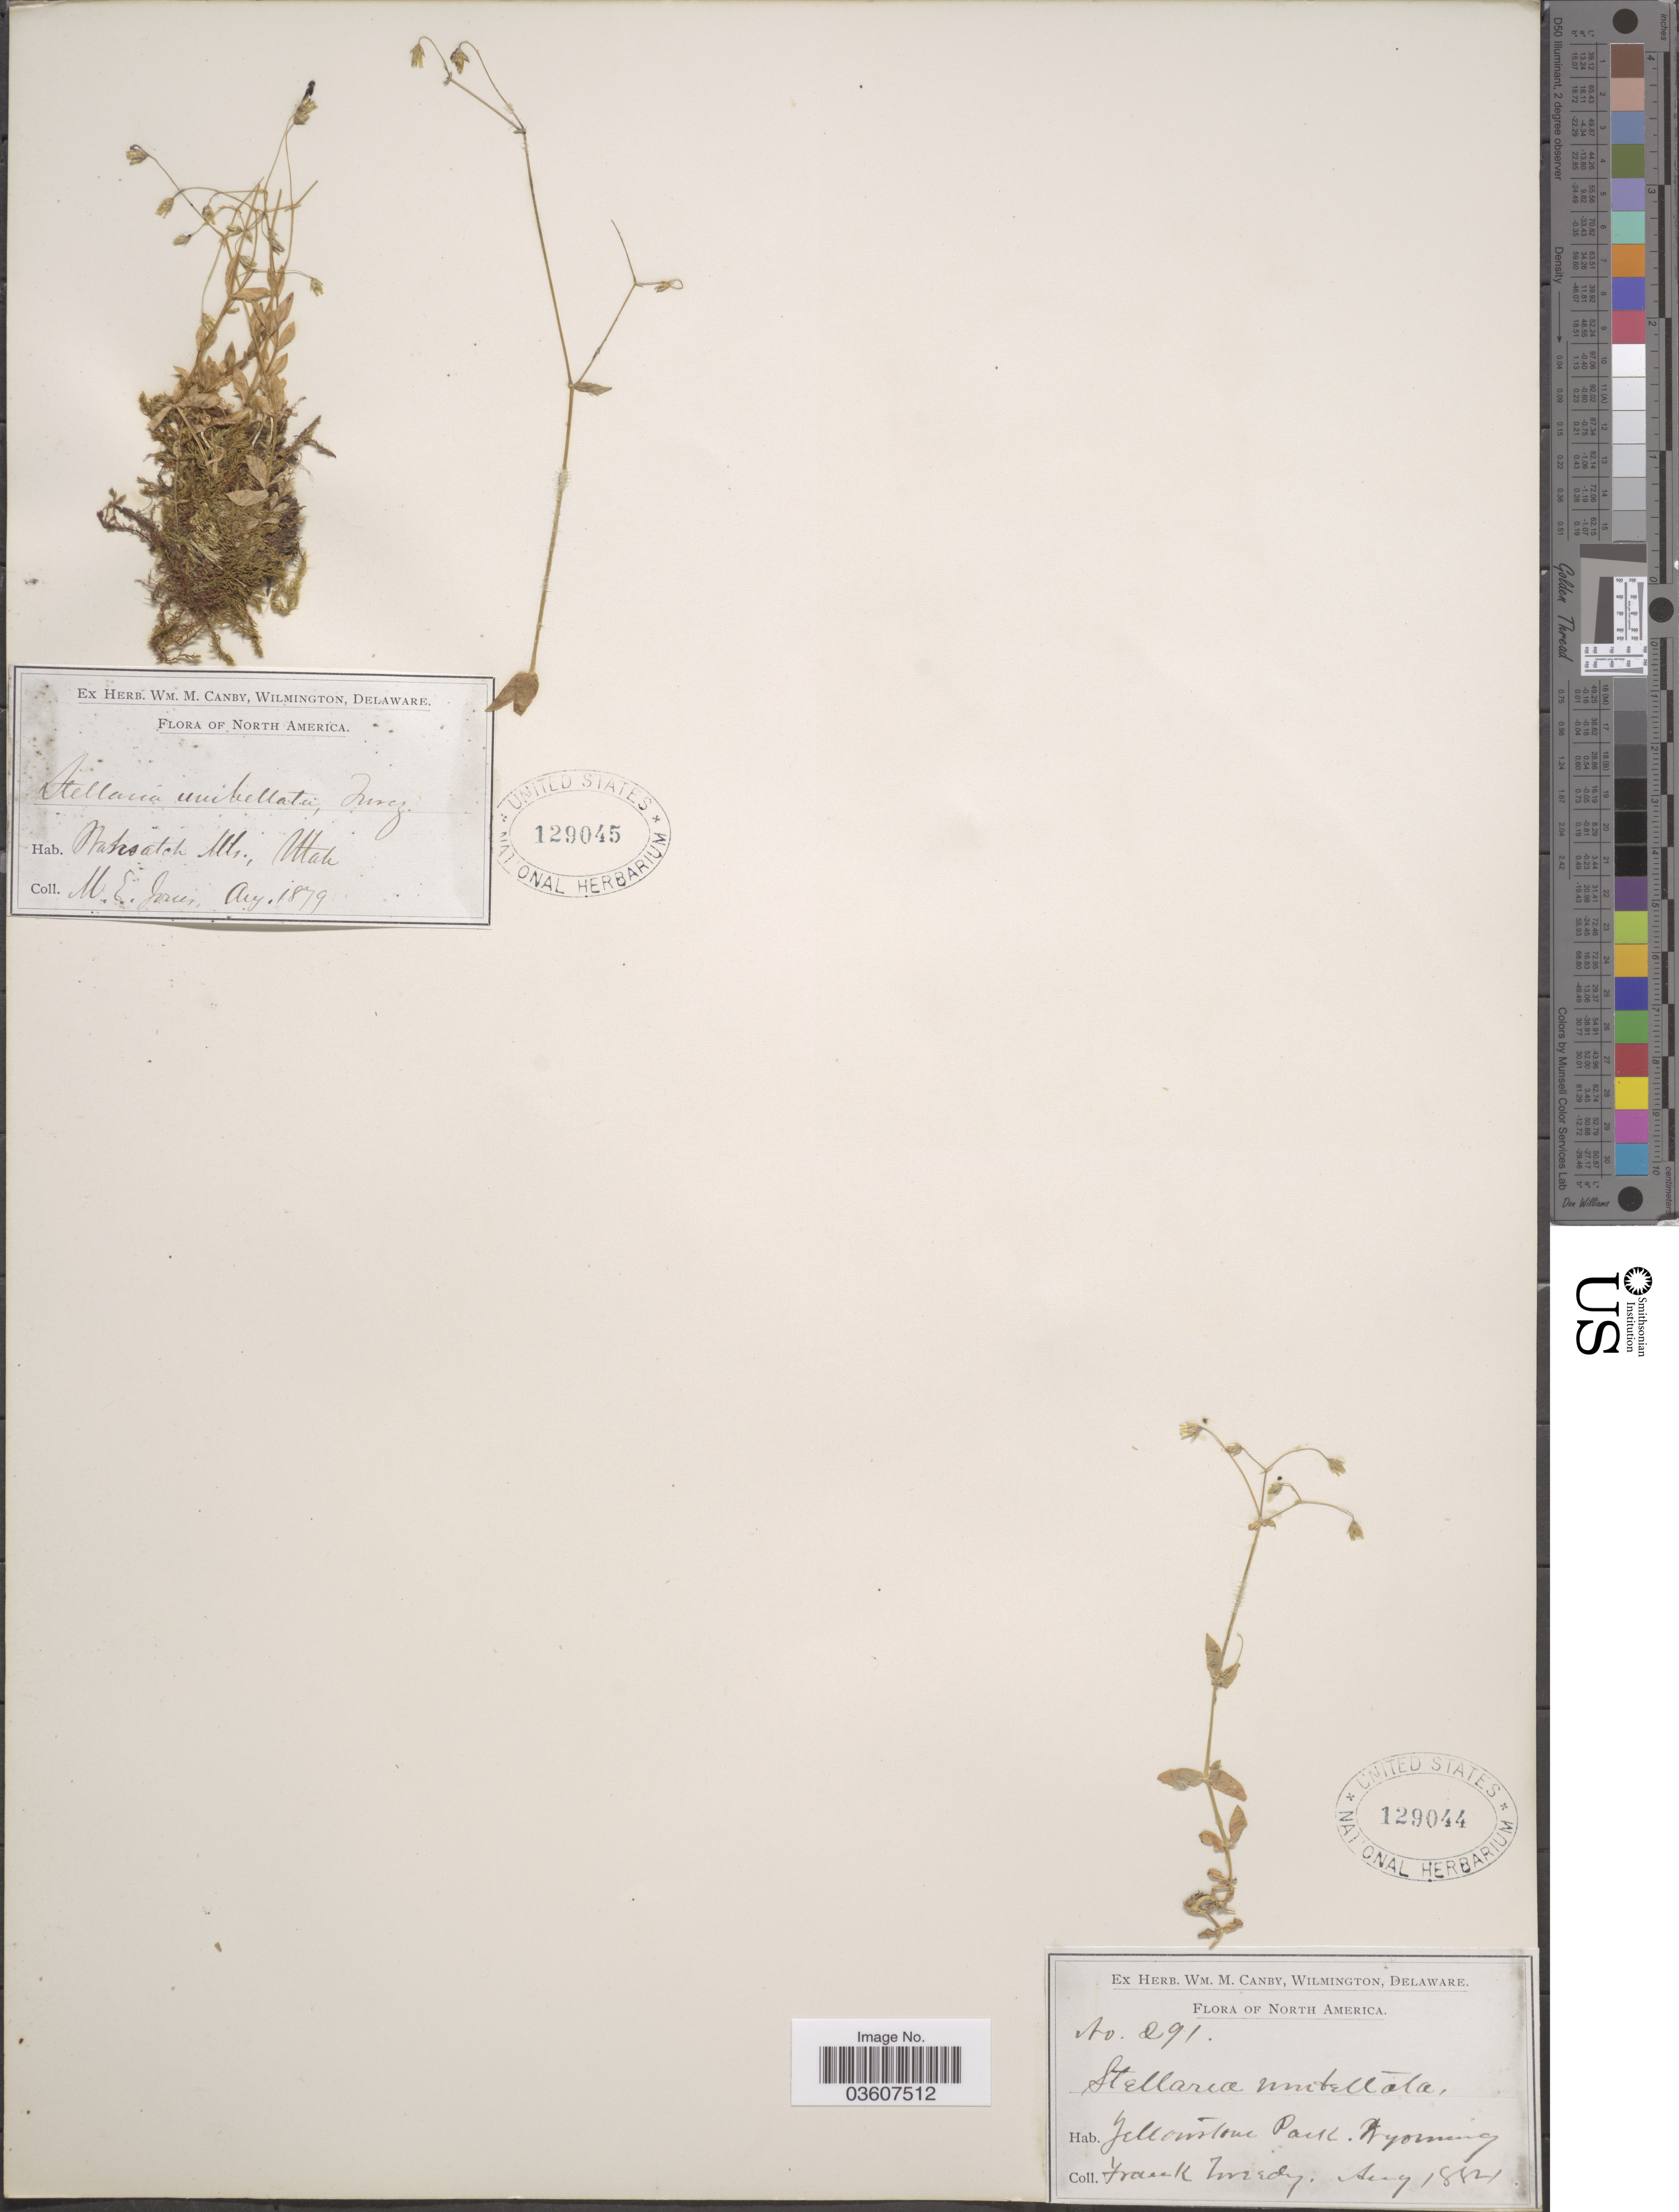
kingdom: Plantae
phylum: Tracheophyta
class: Magnoliopsida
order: Caryophyllales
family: Caryophyllaceae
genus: Stellaria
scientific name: Stellaria umbellata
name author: Turcz.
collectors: M. E. Jones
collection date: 1879-08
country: United States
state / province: Utah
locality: Wahsatch Mts.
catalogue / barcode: US 129045